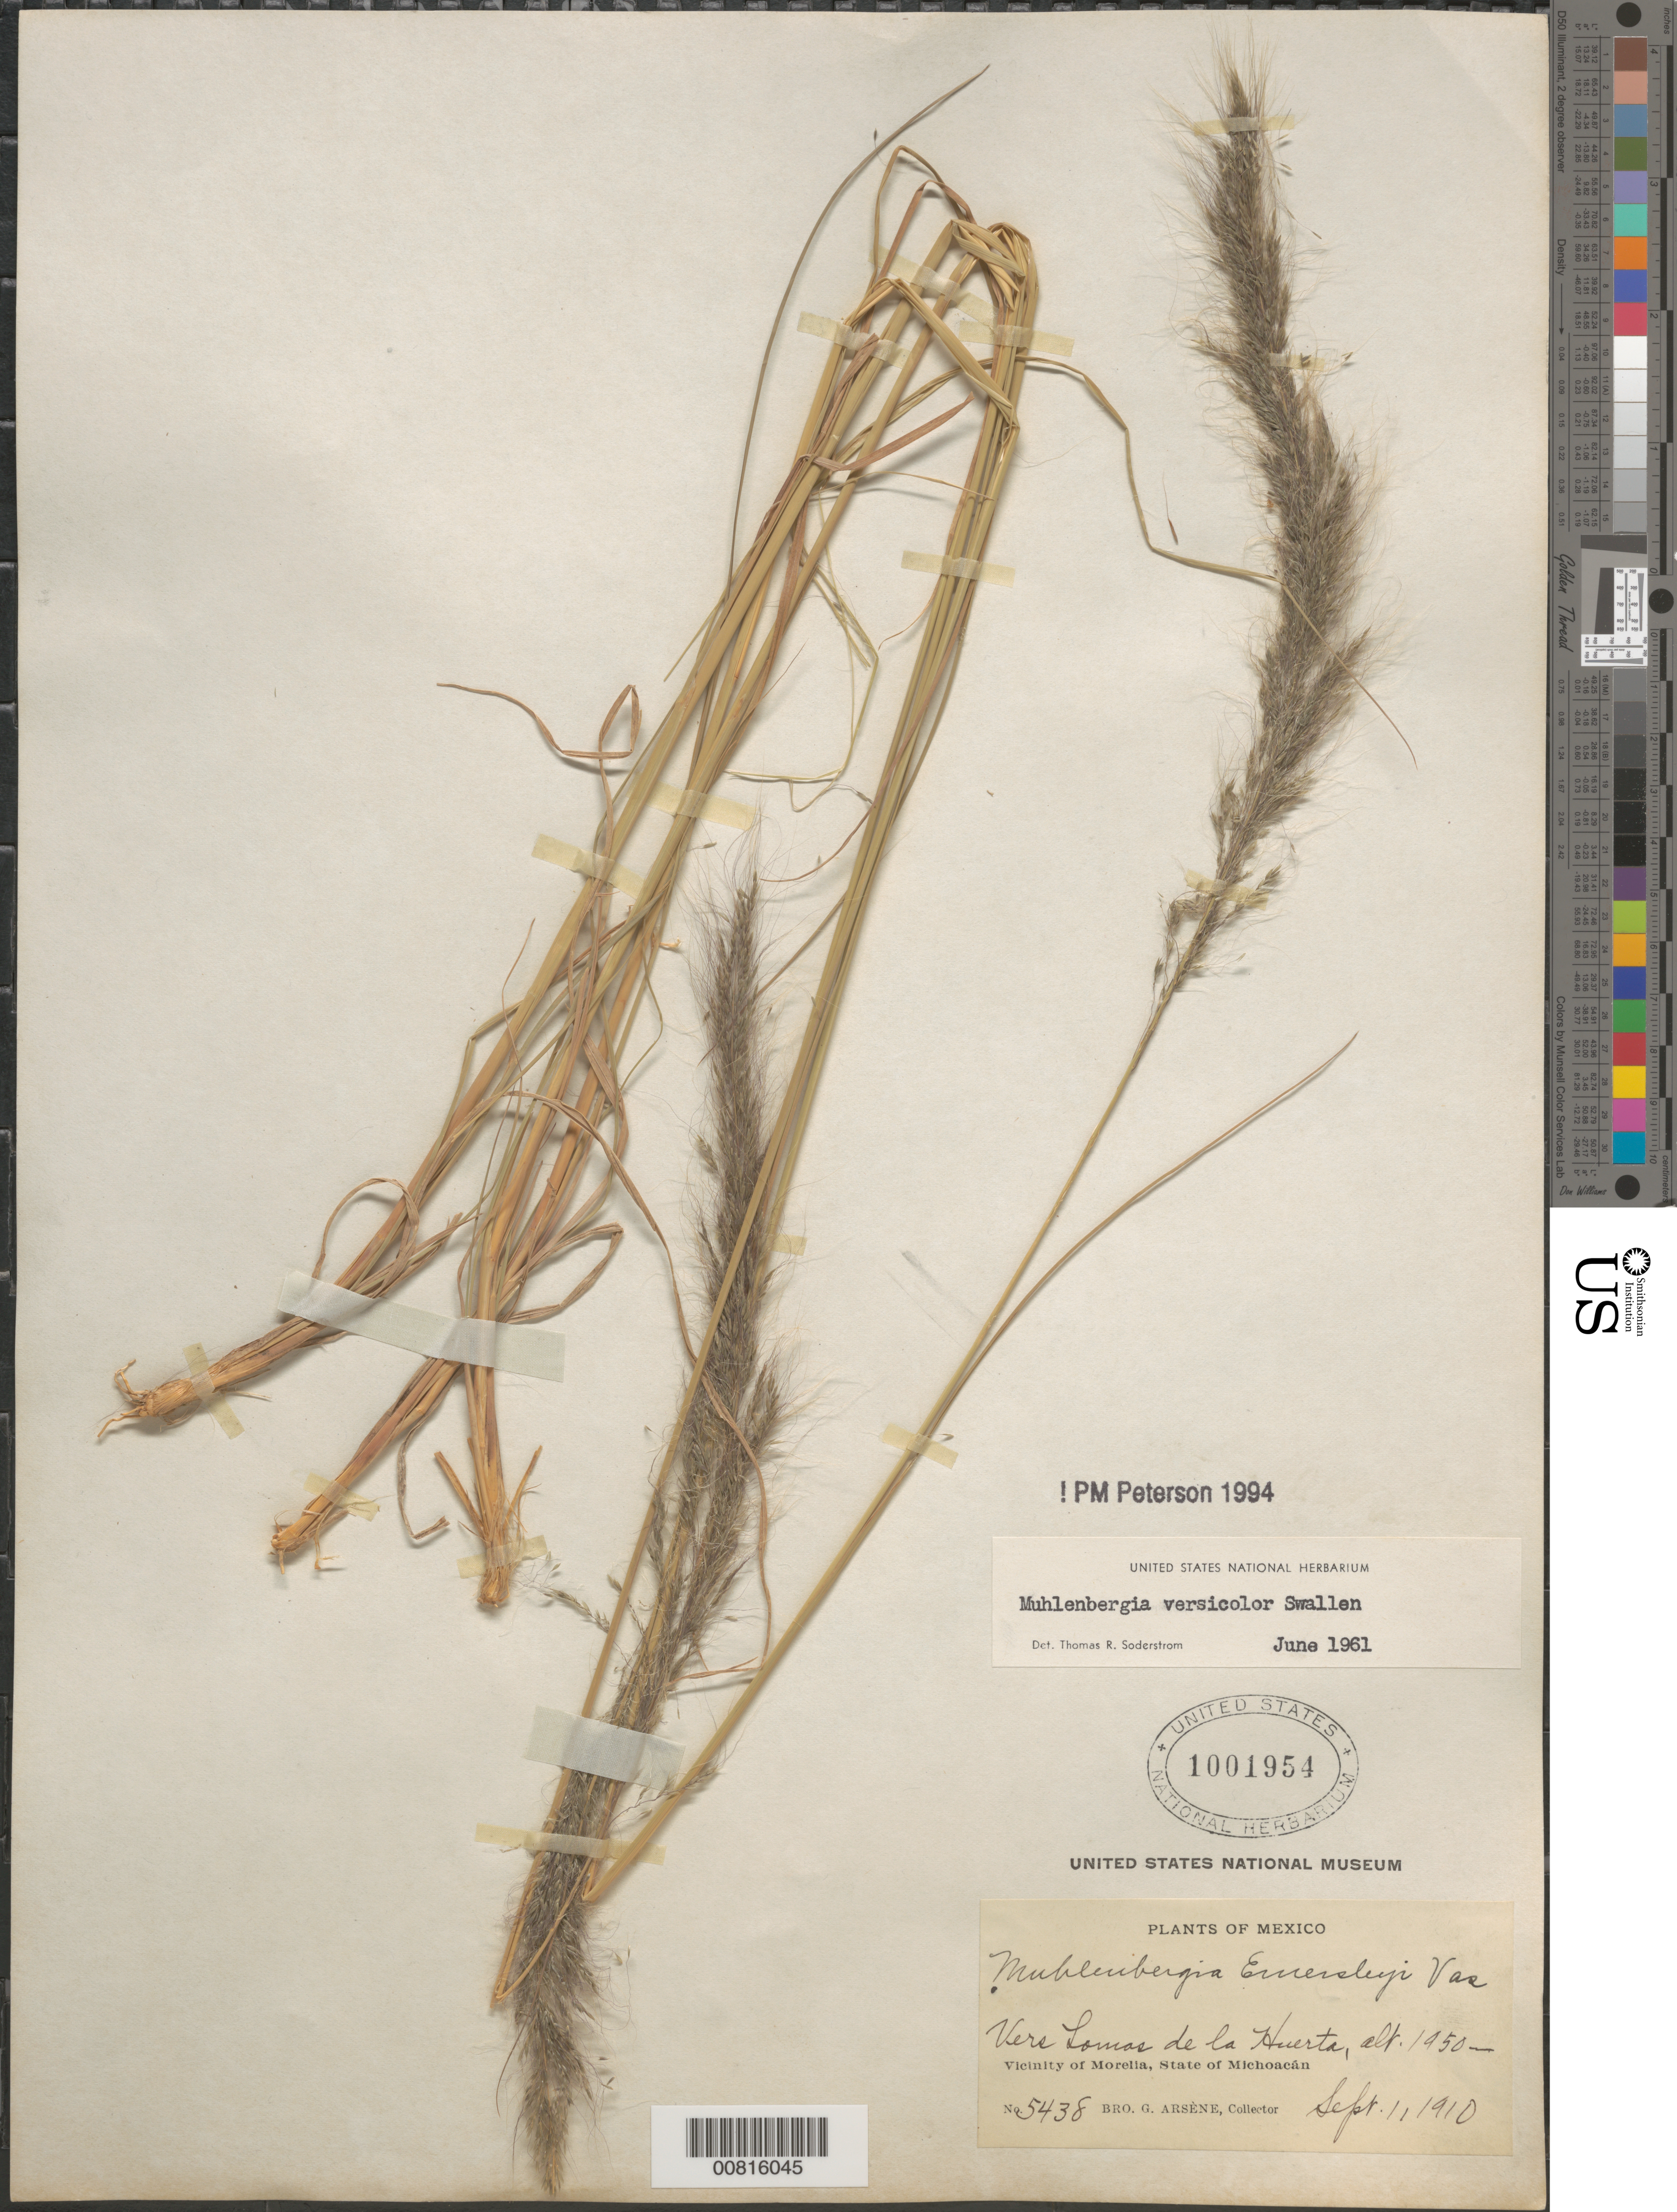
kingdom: Plantae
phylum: Tracheophyta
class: Liliopsida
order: Poales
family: Poaceae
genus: Muhlenbergia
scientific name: Muhlenbergia versicolor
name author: Swallen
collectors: Bro. G. Arsène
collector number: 5438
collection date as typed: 11 Sep 1910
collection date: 1910-09-11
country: Mexico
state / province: Michoacán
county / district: Morelia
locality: Lomas de la Huerta, Vicinity of Morelia, mpio. Morelia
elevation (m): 1950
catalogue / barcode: US 1001954